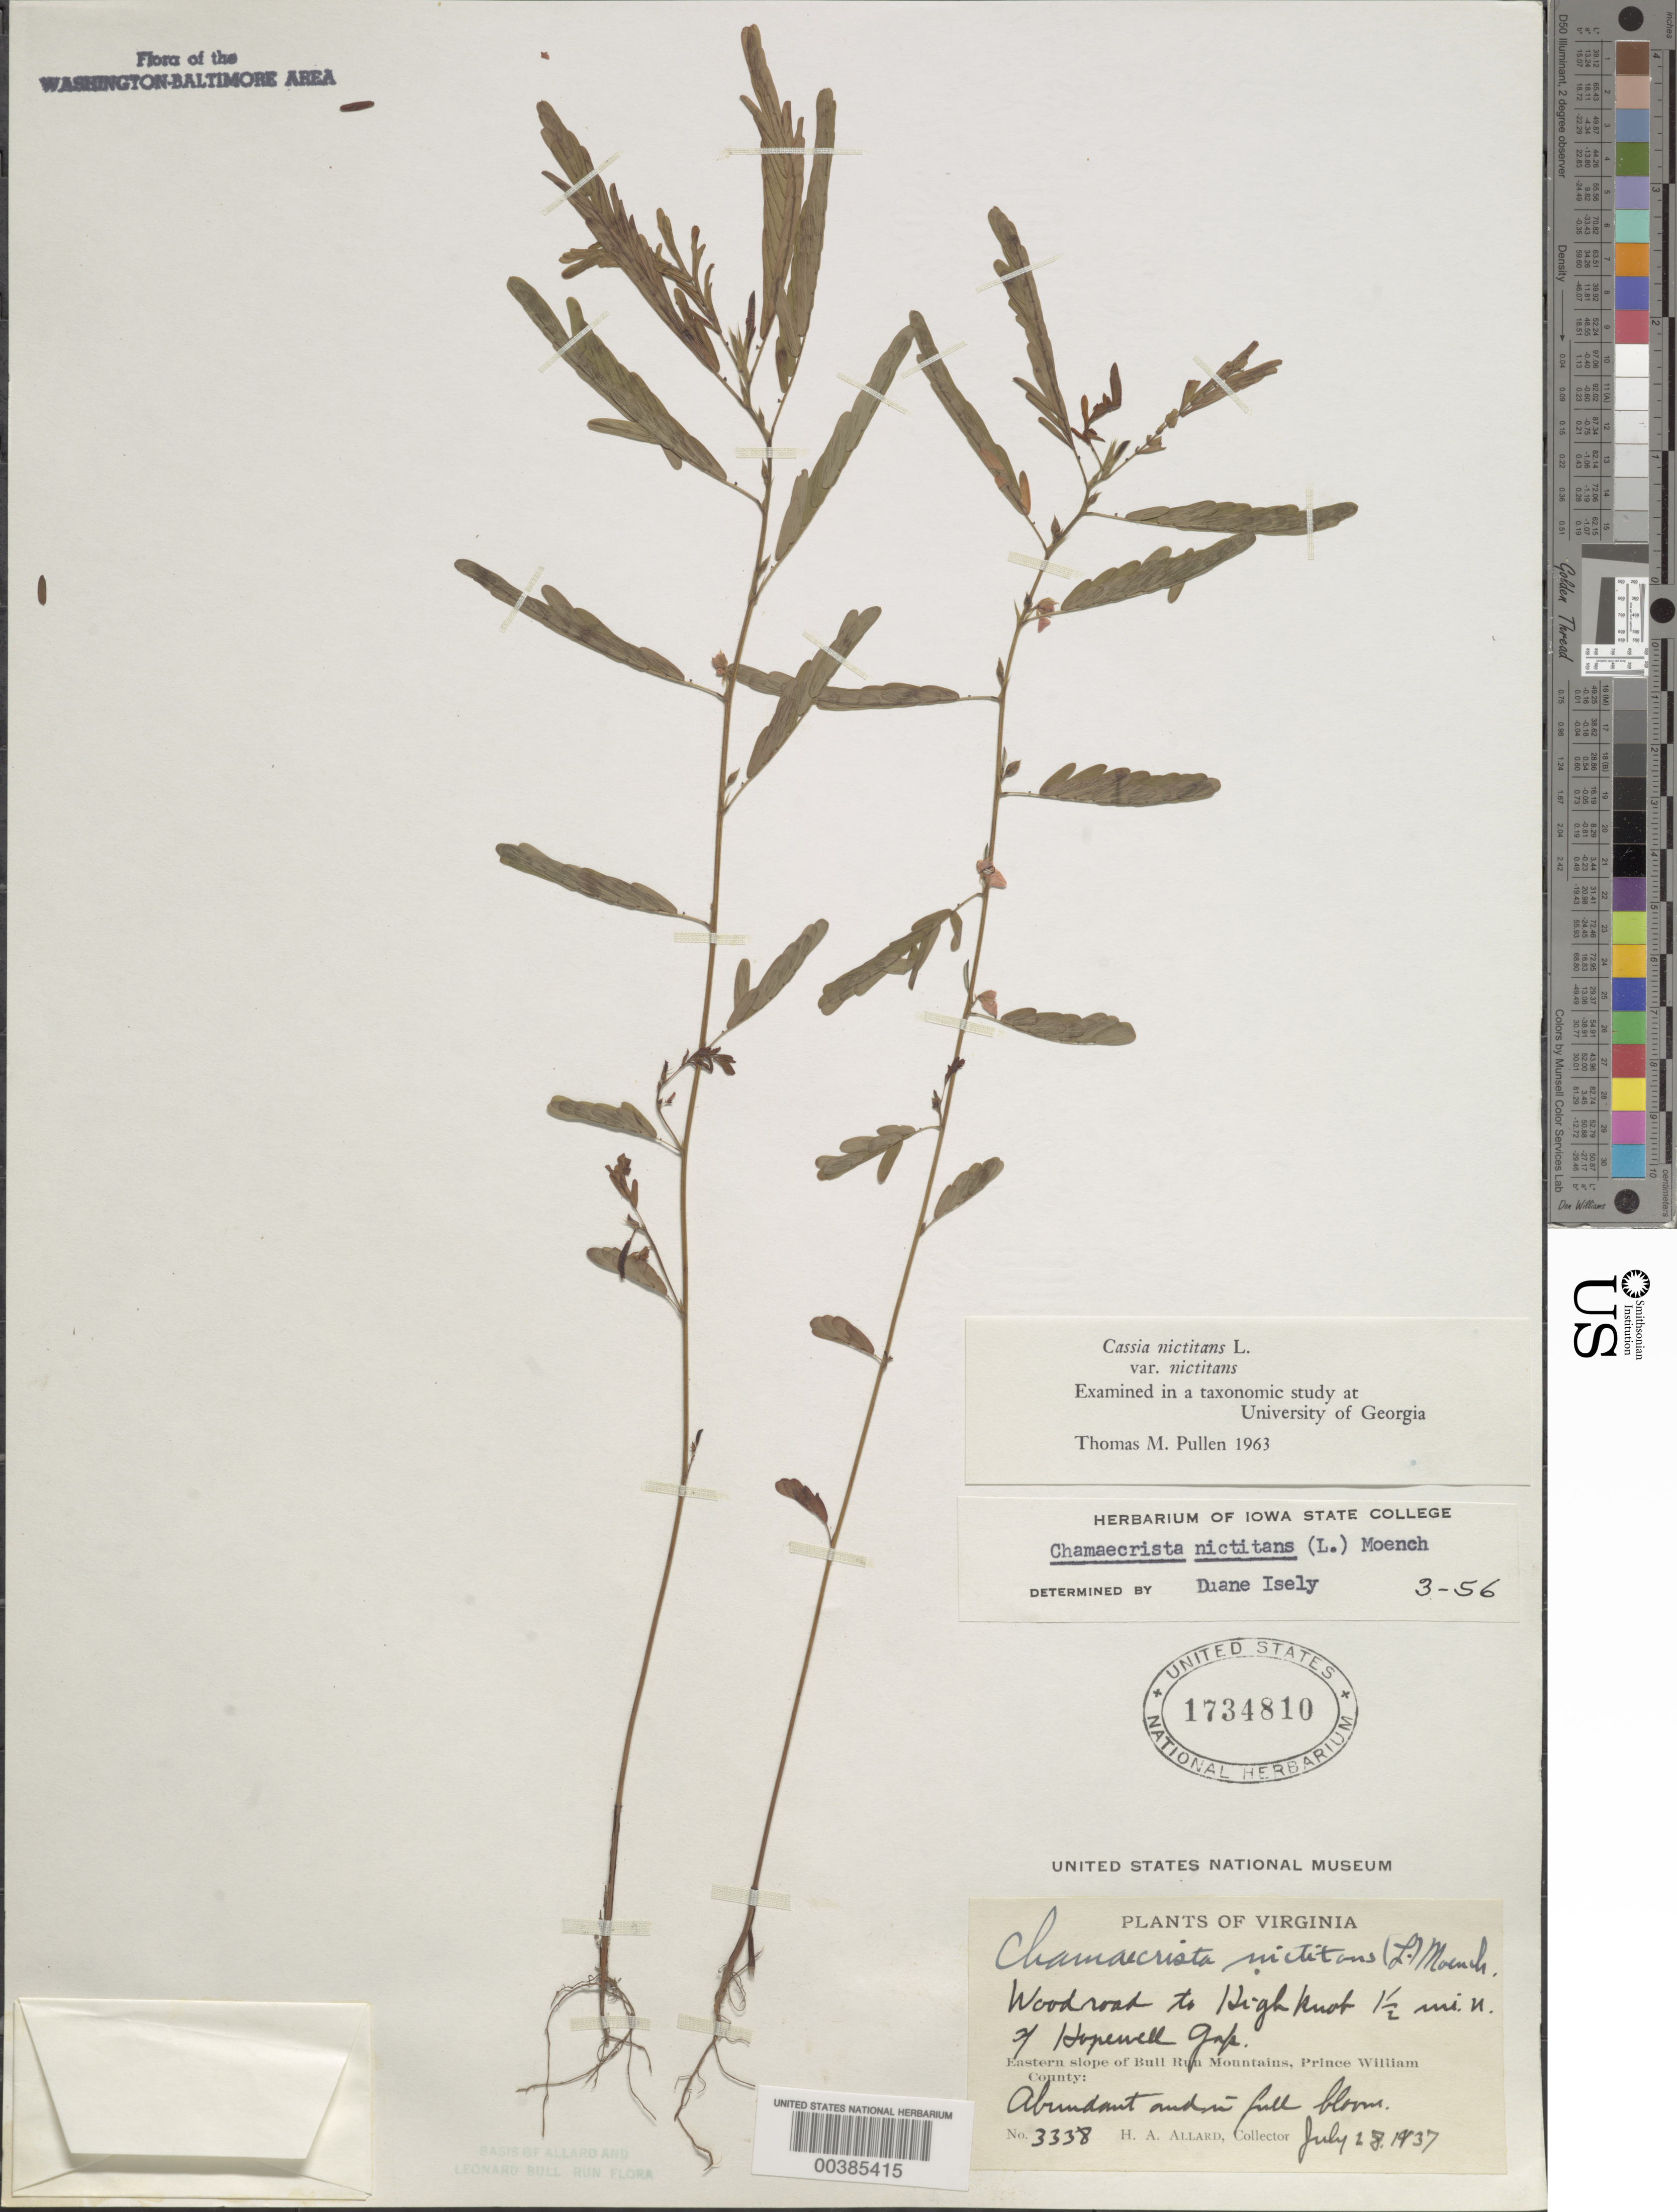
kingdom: Plantae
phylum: Tracheophyta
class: Magnoliopsida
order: Fabales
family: Fabaceae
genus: Chamaecrista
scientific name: Chamaecrista nictitans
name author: (L.) Moench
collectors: H. A. Allard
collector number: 3338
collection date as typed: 28 Jul 1937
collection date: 1937-07-28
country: United States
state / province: Virginia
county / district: Prince William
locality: North of Hopewell Gap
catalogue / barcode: US 1734810